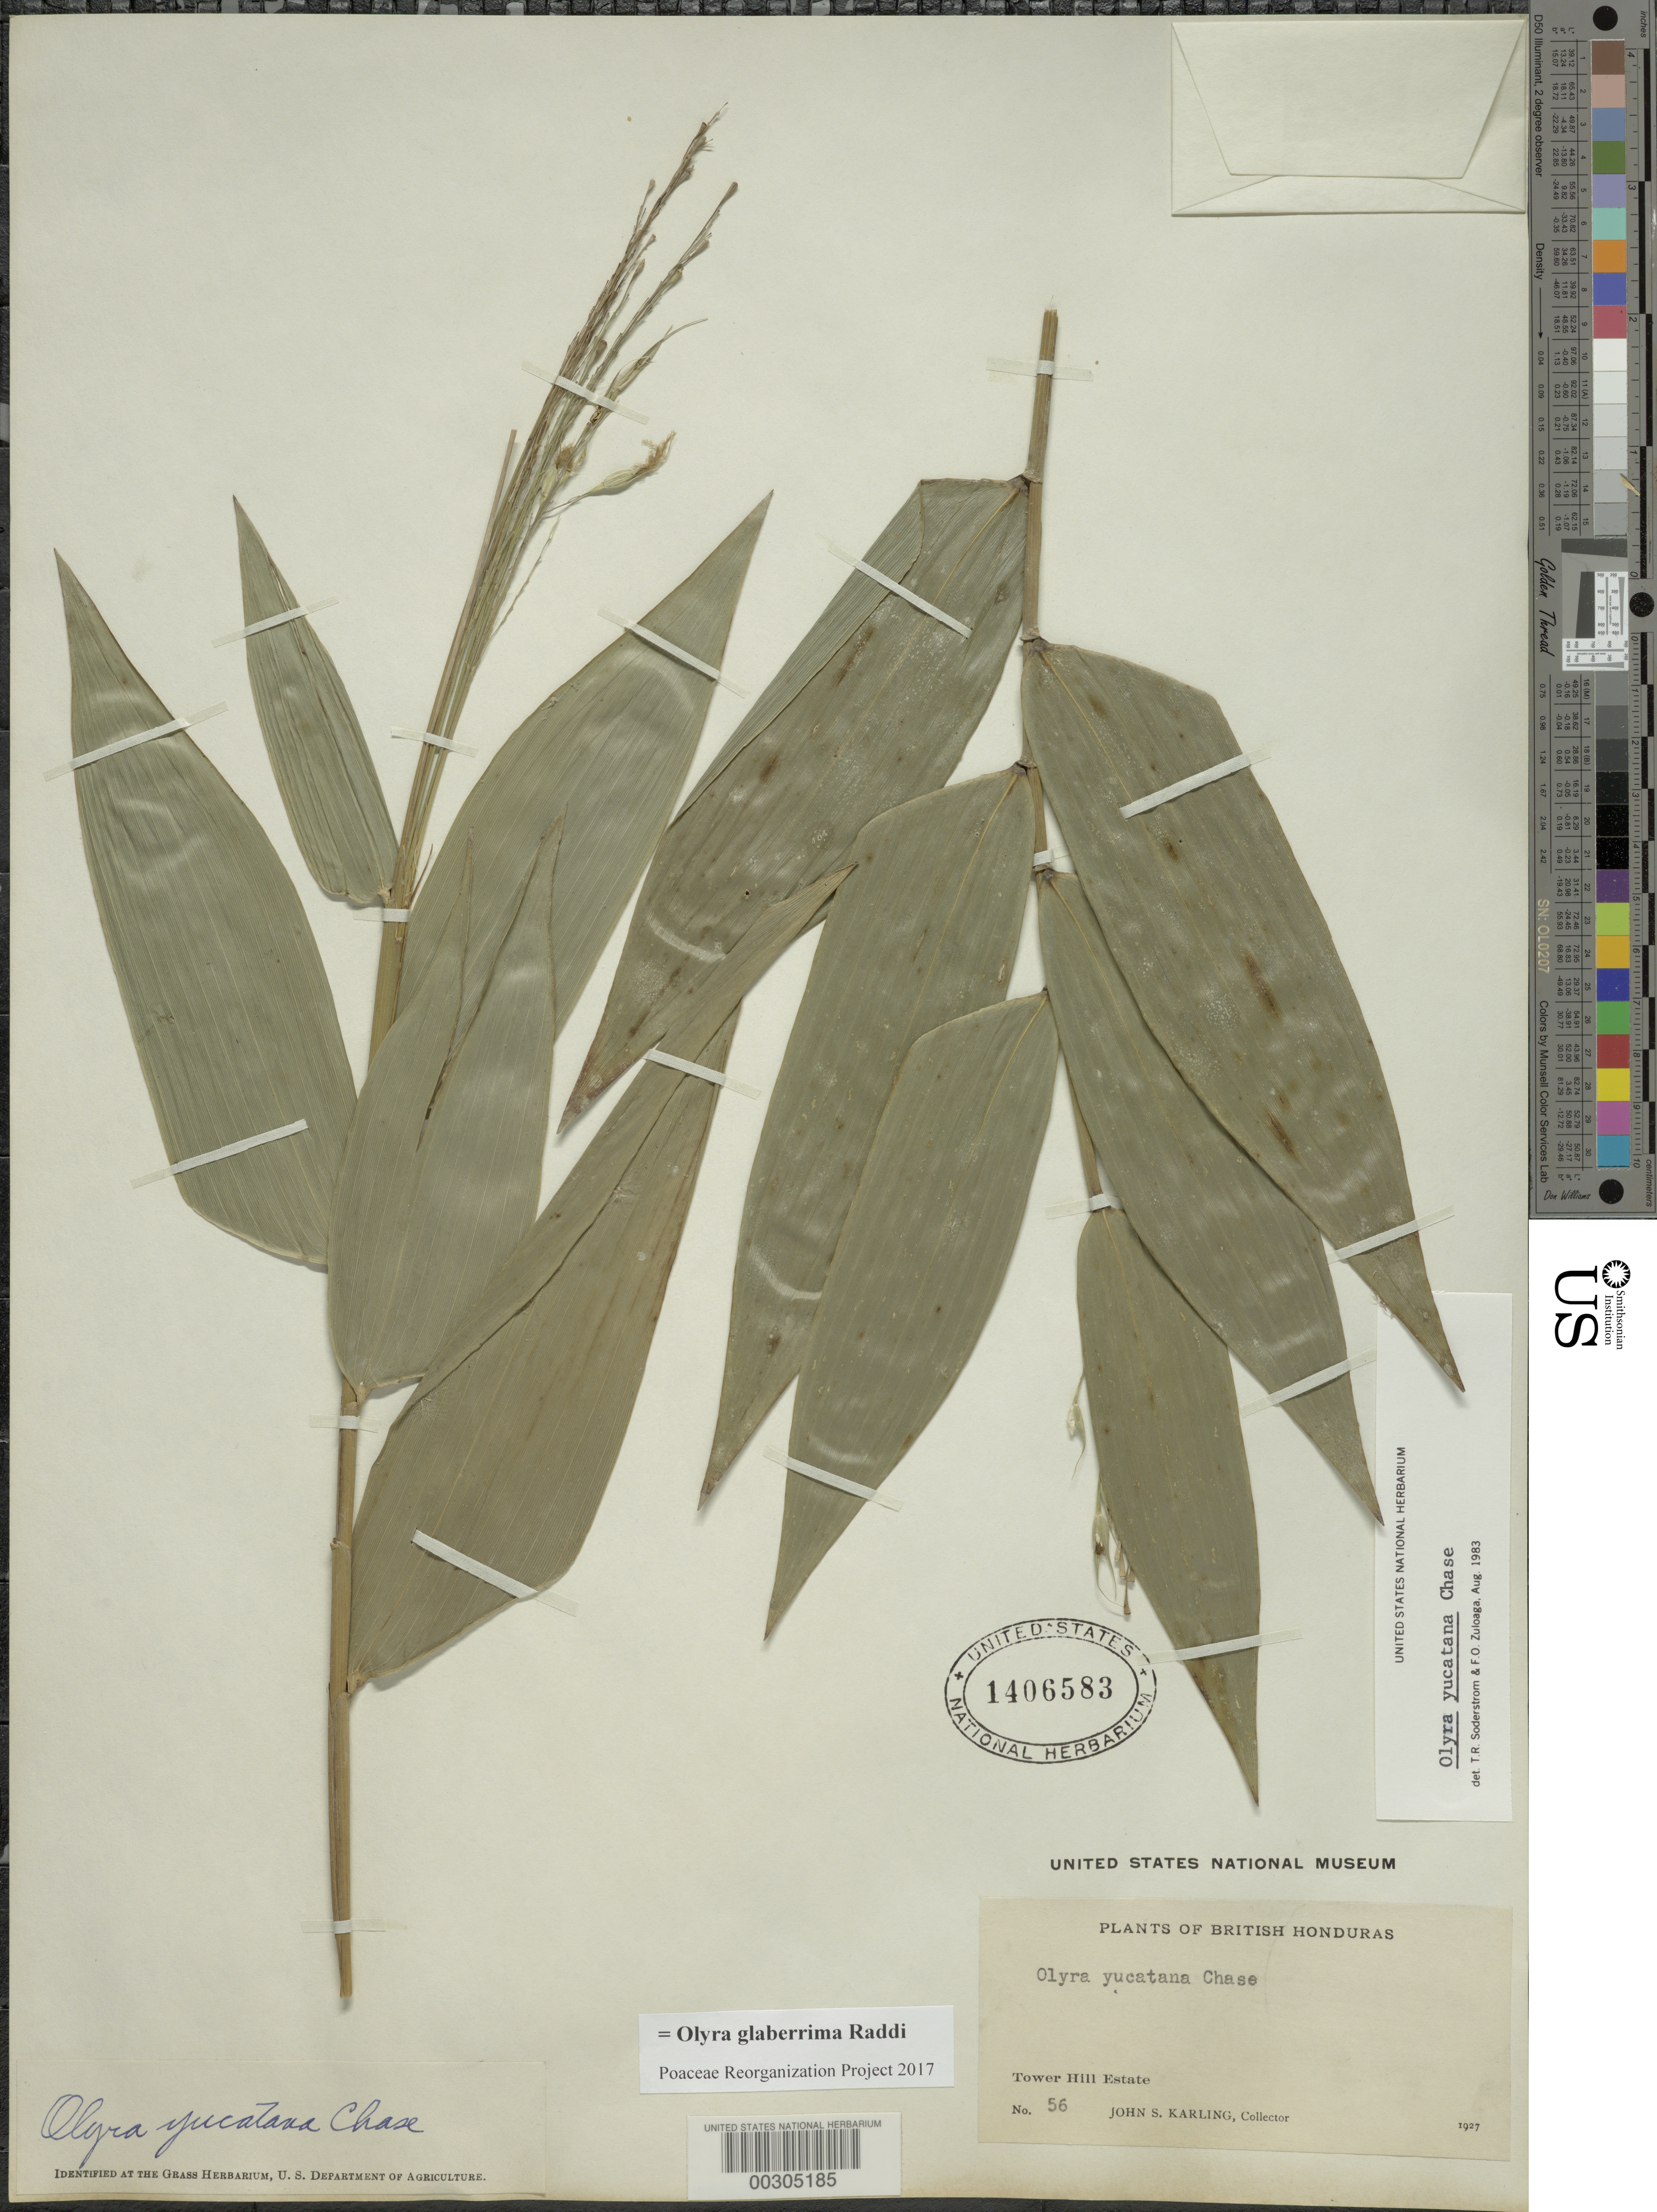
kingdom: Plantae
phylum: Tracheophyta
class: Liliopsida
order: Poales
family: Poaceae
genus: Olyra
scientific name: Olyra glaberrima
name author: Raddi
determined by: Poaceae Reorganization Project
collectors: J. Karling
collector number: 56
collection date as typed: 1927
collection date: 1927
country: Belize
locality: Tower Hill Estate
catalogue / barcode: US 1406583